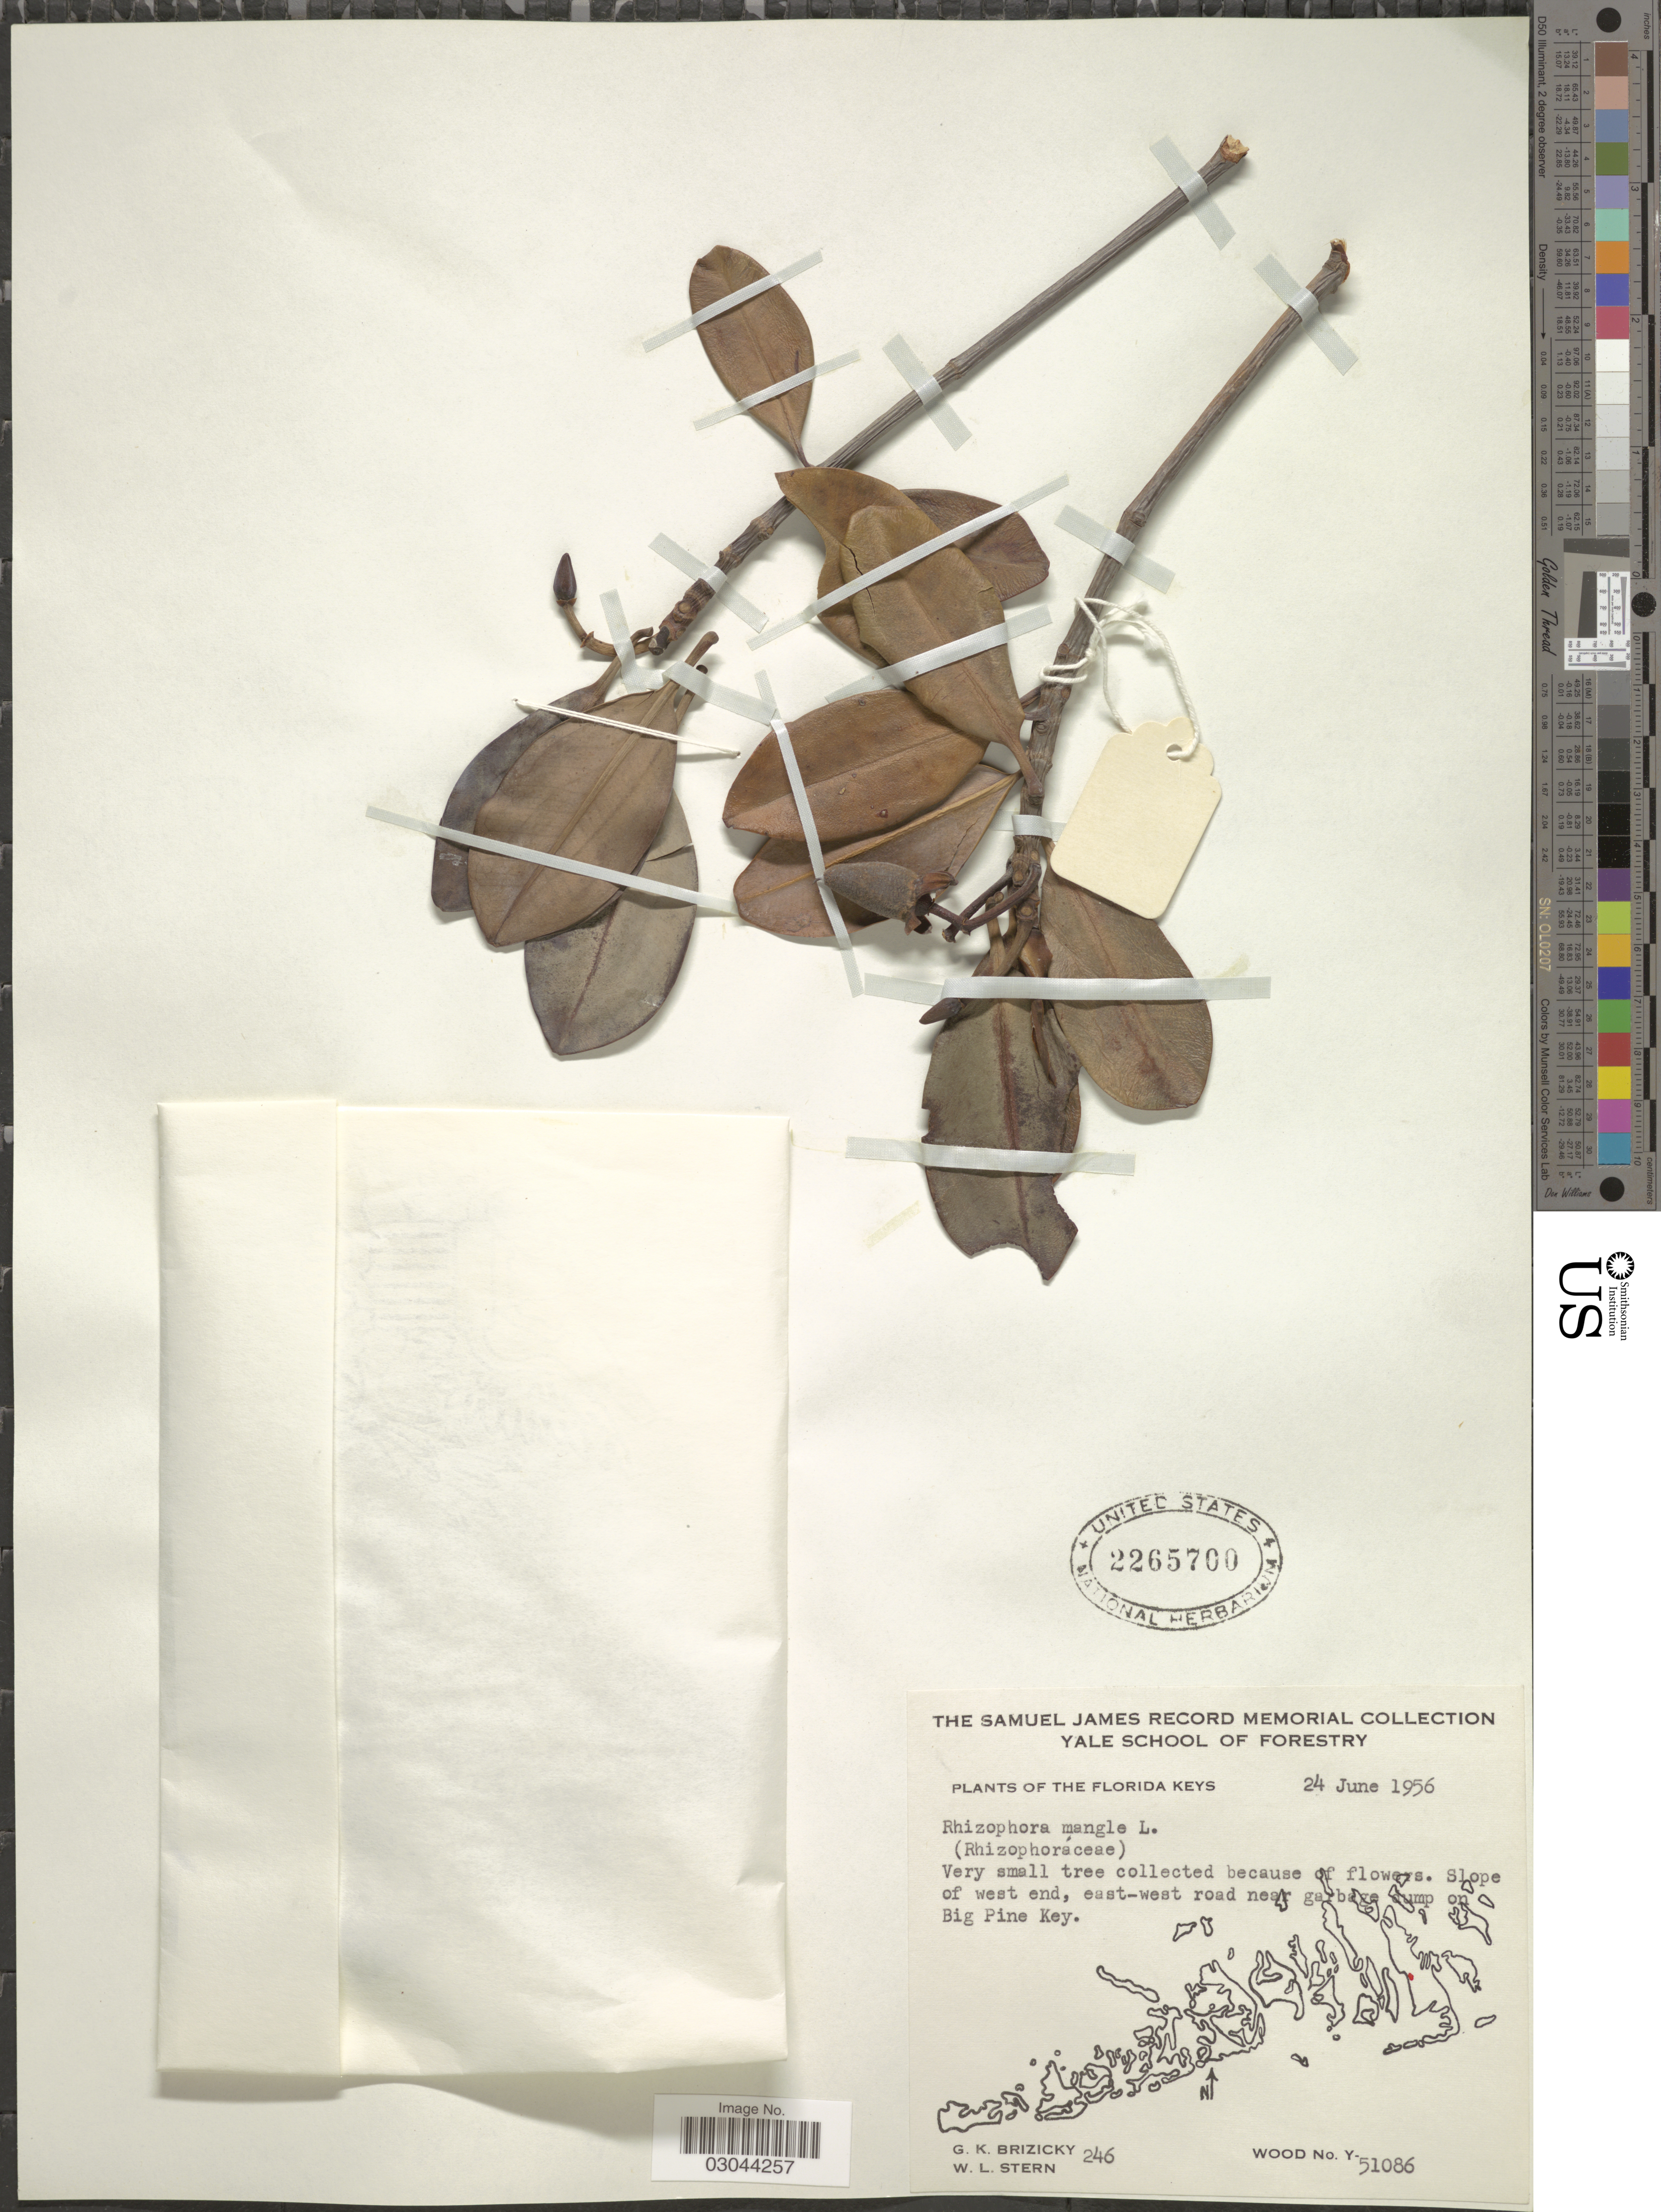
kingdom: Plantae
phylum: Tracheophyta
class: Magnoliopsida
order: Malpighiales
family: Rhizophoraceae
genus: Rhizophora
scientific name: Rhizophora mangle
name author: L.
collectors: G. K. Brizicky & W. L. Stern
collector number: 246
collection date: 1956-06-24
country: United States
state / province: Florida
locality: The Florida Keys. Slope of West end, east-west road near garbage dump on Big Pine Key.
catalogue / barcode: US 2265700